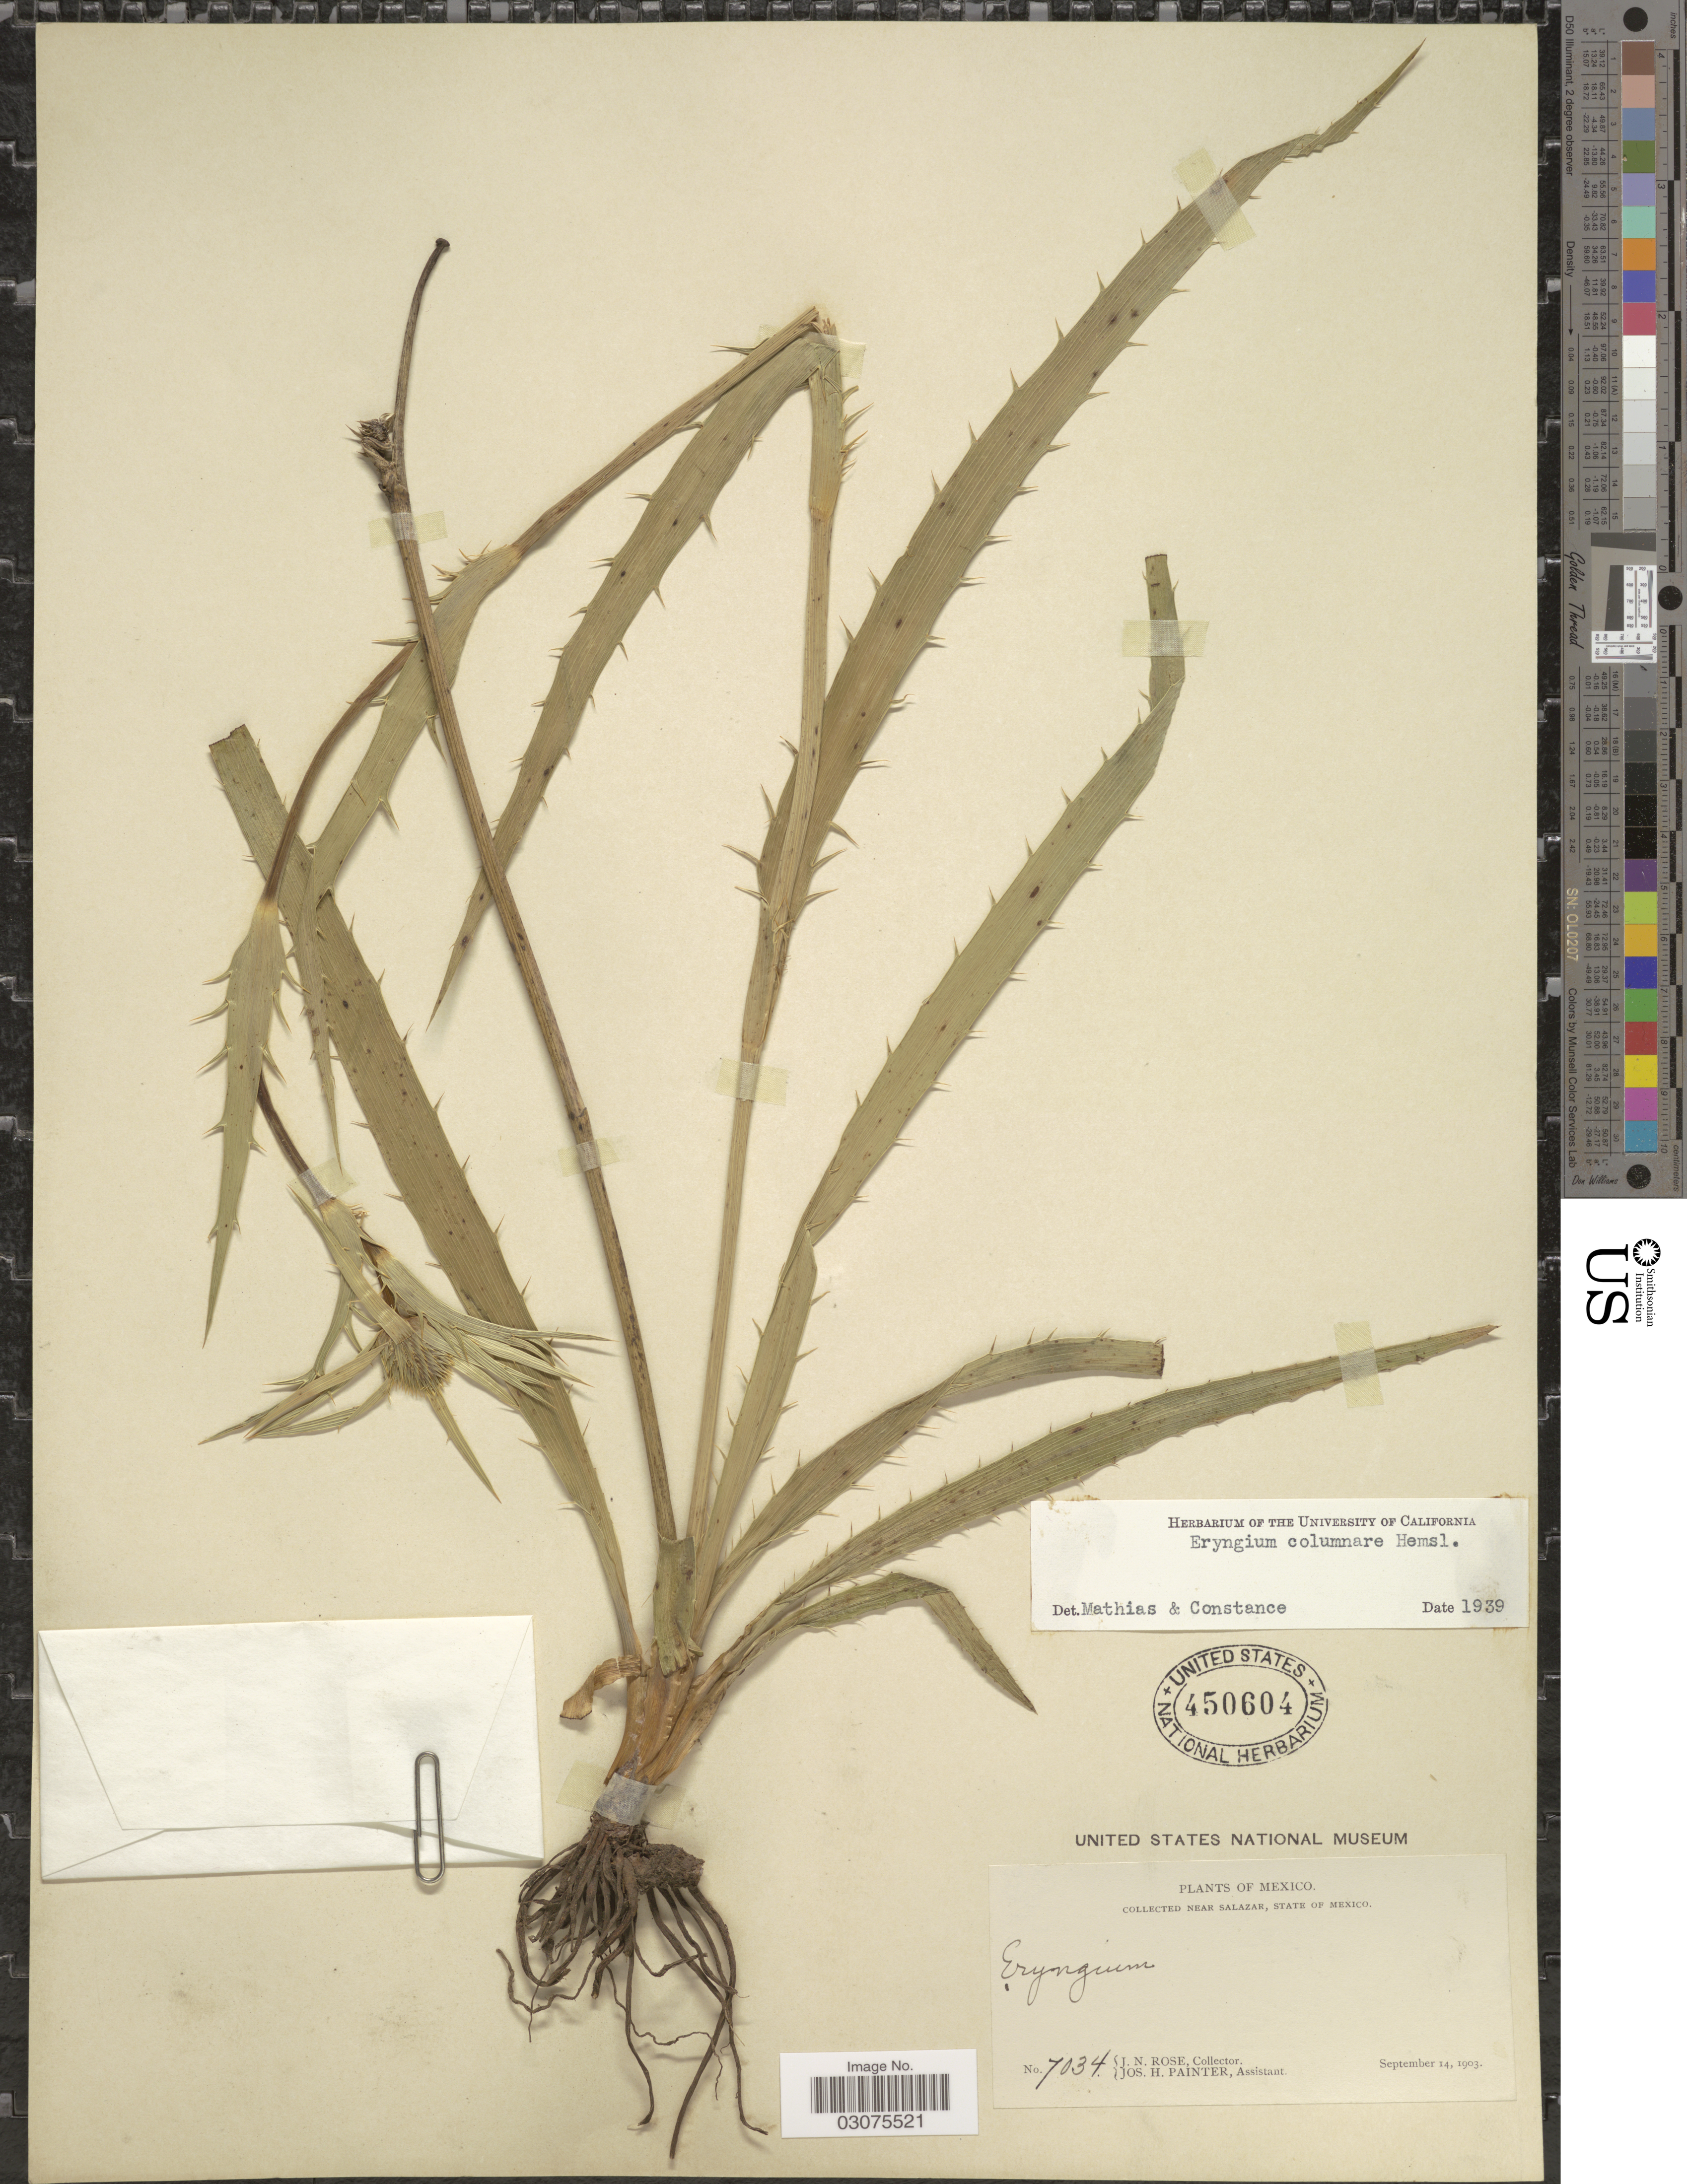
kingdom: Plantae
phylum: Tracheophyta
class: Magnoliopsida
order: Apiales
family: Apiaceae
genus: Eryngium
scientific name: Eryngium columnare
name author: Hemsl.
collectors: J. N. Rose & J. H. Painter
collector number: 7034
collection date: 1903-09-14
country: Mexico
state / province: México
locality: Near Salazar.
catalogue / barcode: US 450604